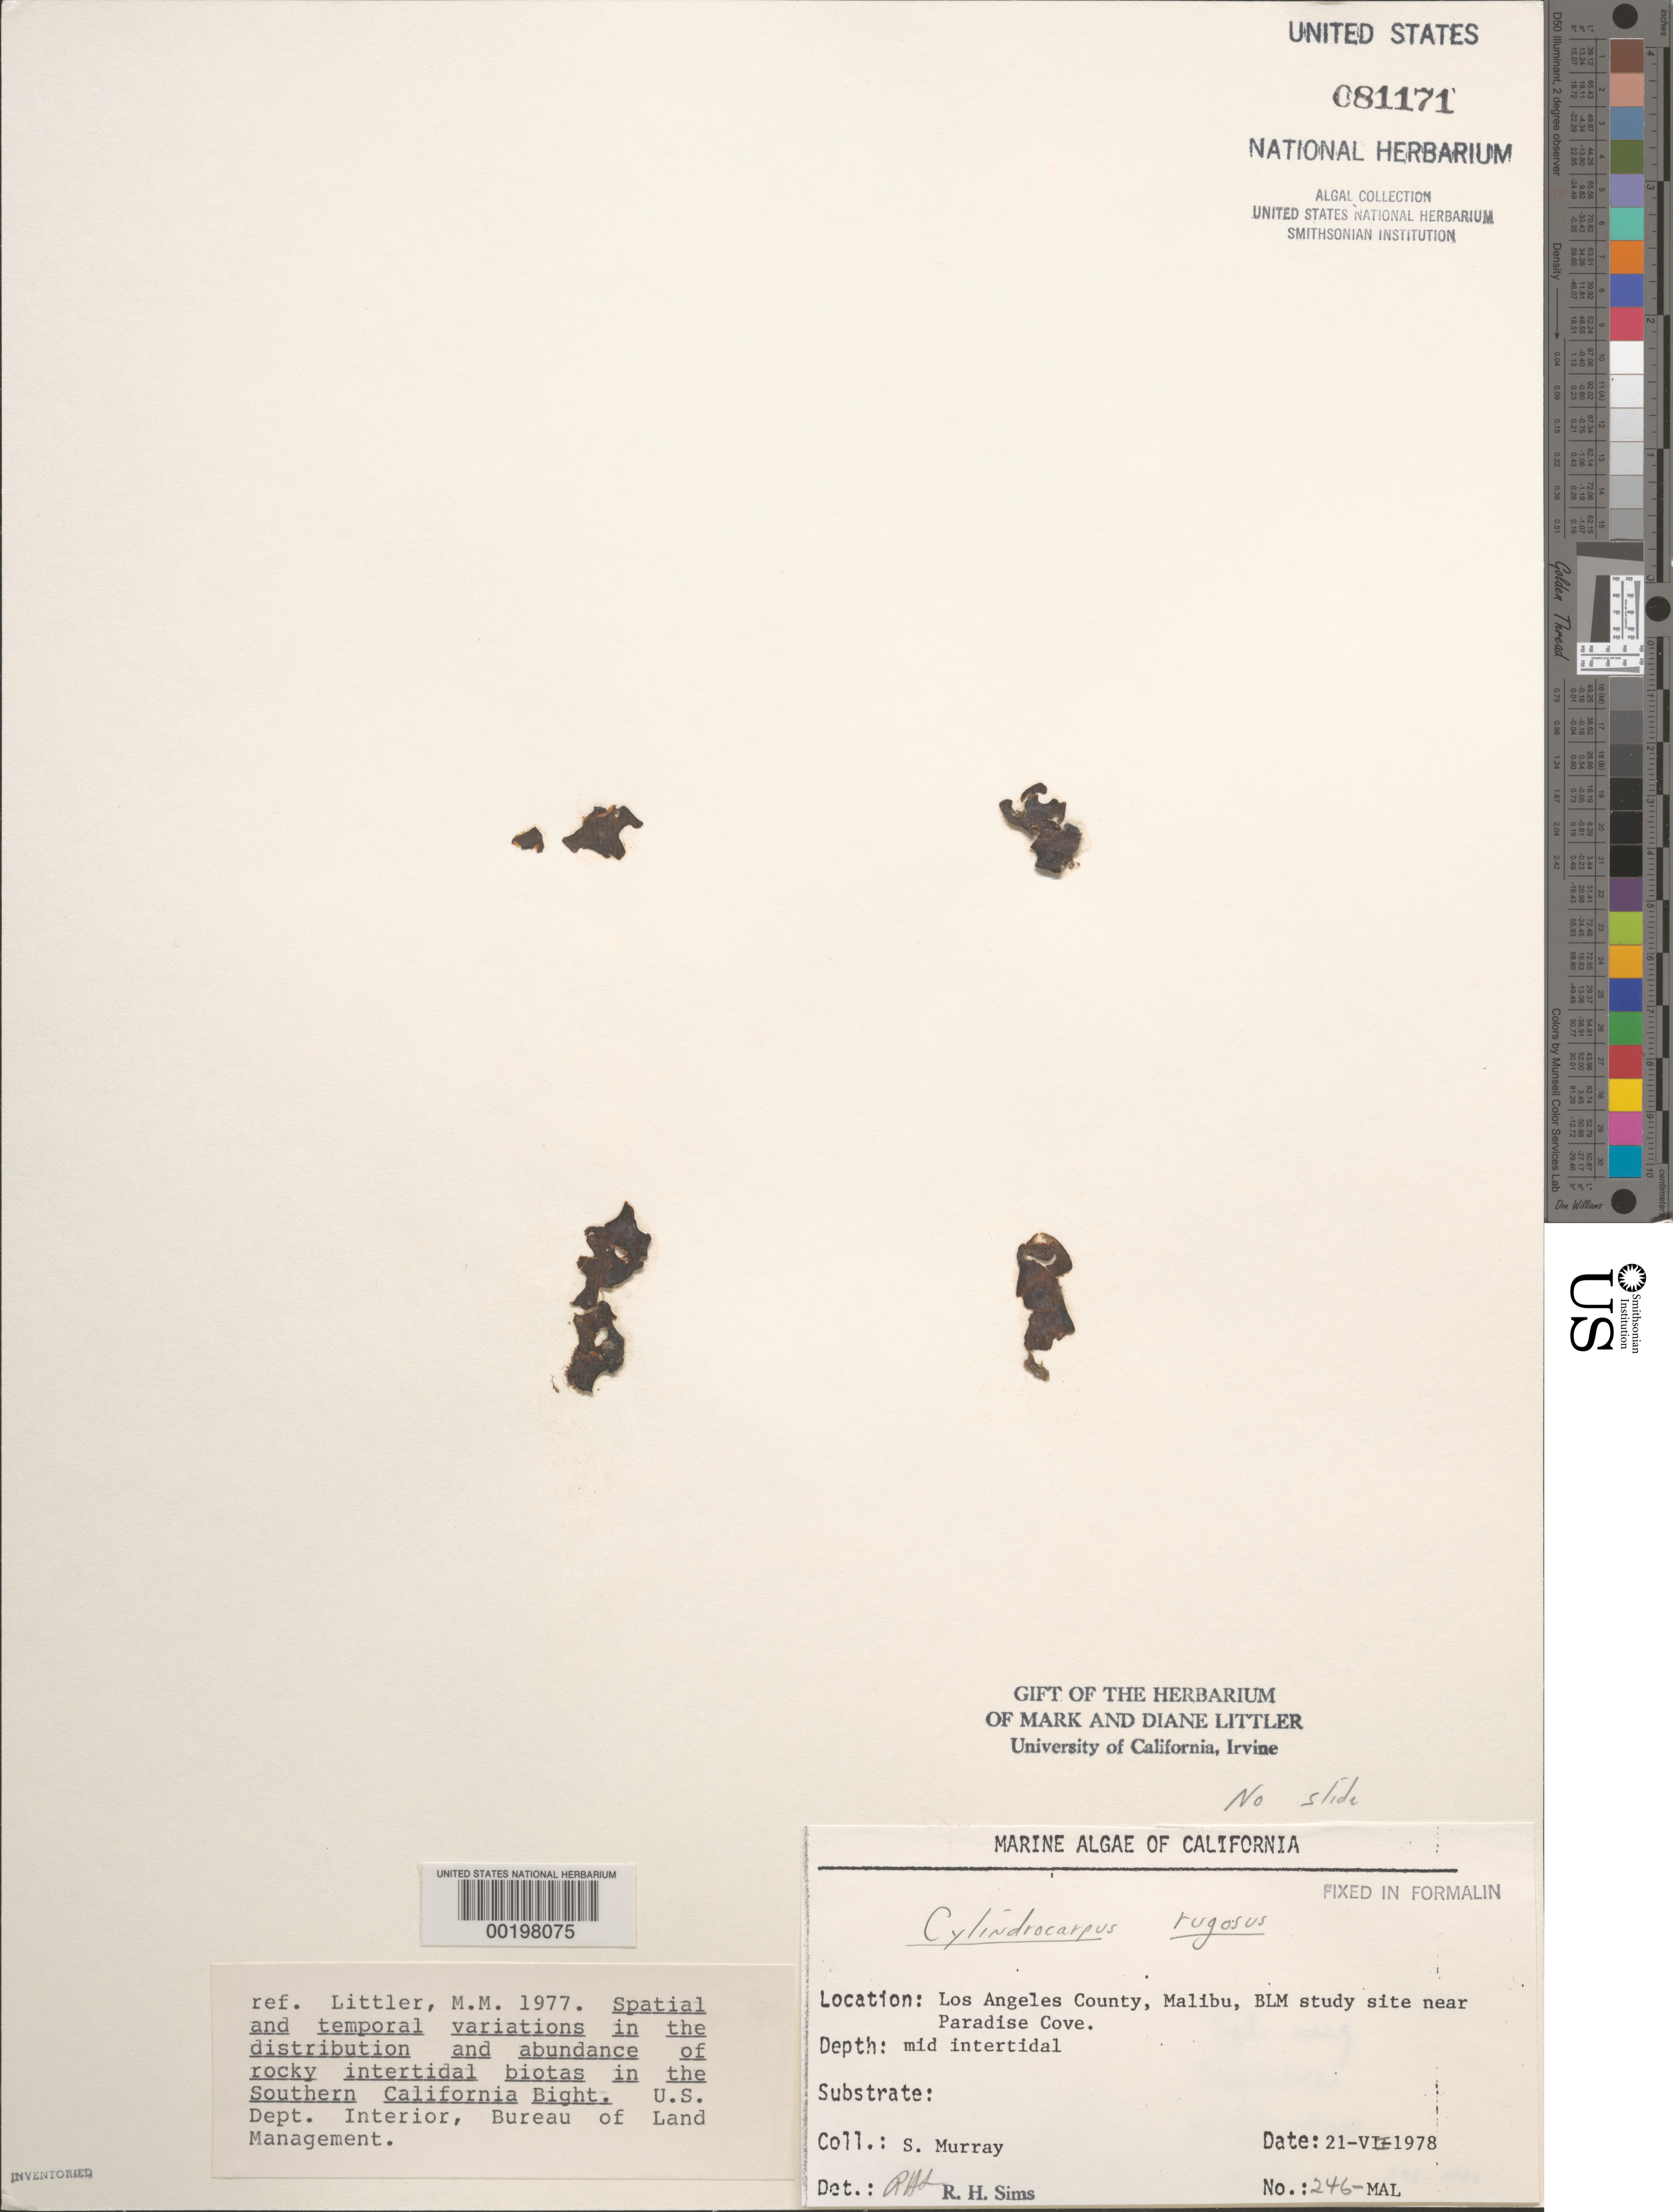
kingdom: Chromista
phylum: Ochrophyta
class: Phaeophyceae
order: Ectocarpales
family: Petrospongiaceae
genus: Petrospongium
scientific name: Petrospongium rugosum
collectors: S. N. Murray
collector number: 246-mal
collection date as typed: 21 Jul 1978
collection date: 1978-07-21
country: United States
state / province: California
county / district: Los Angeles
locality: Malibu, near Paradise Cove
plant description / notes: BLM-SOCALBIGHT Rocky Intertidal Survey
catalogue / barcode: US 81171